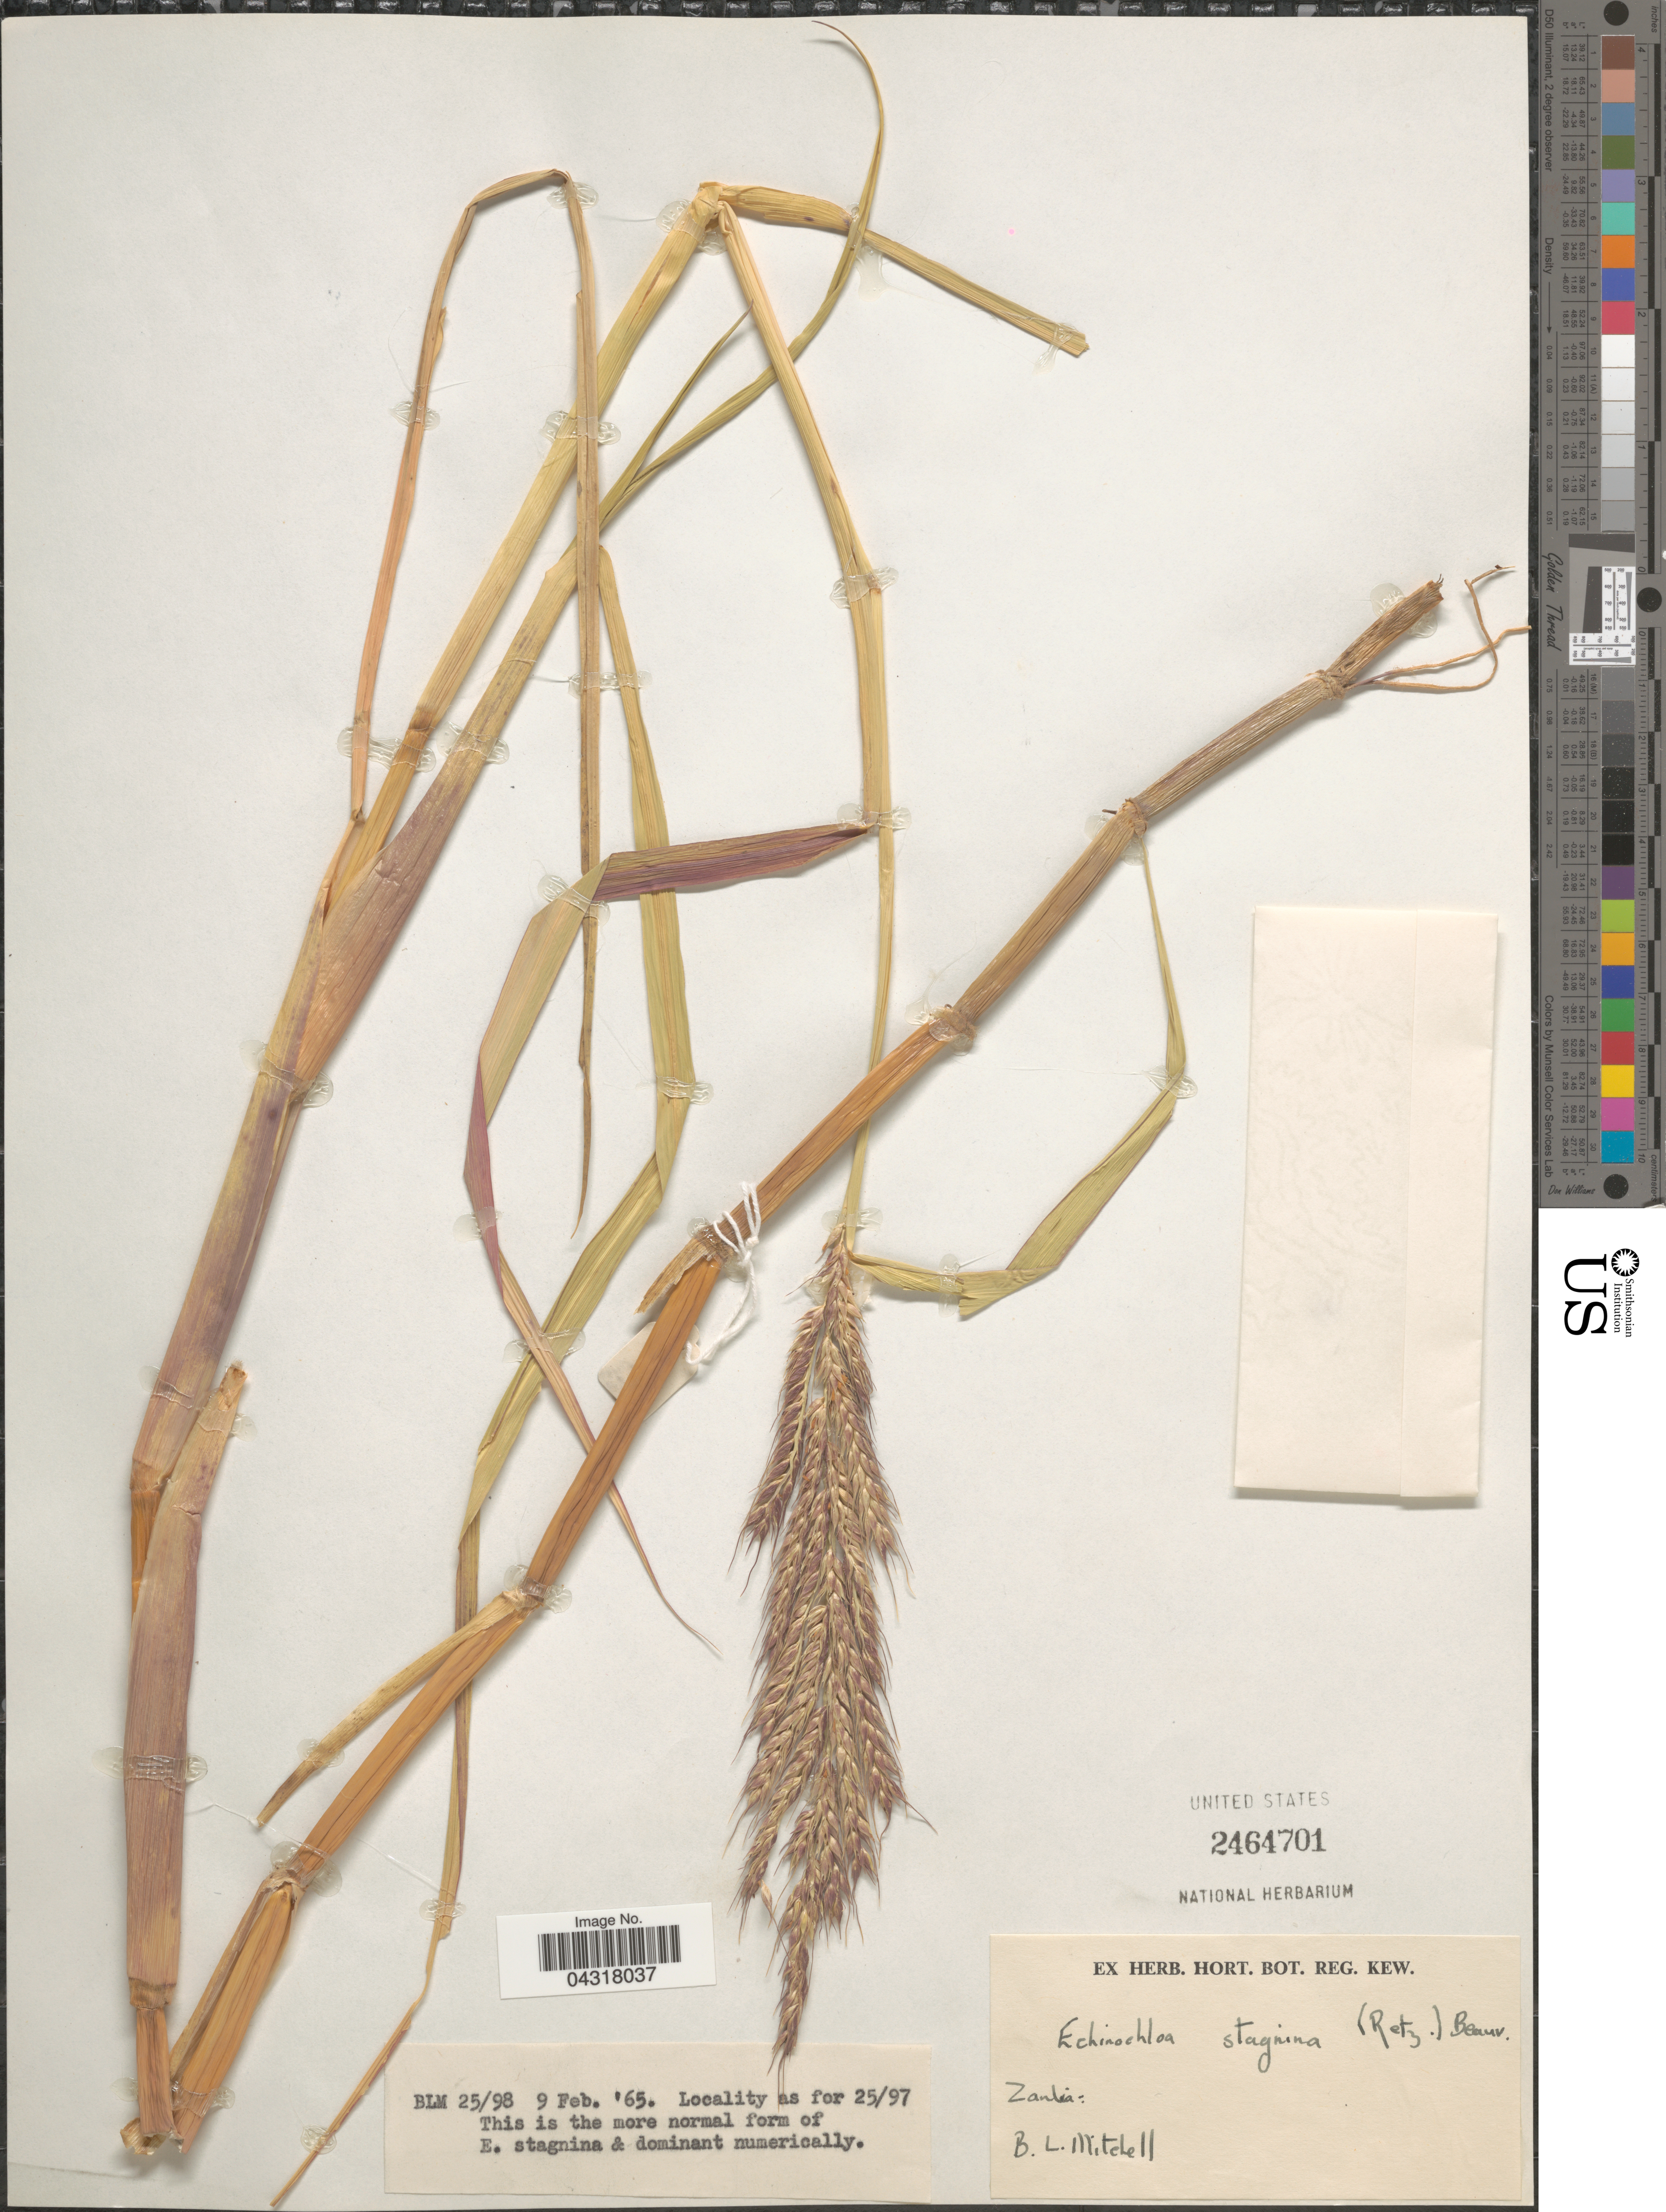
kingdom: Plantae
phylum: Tracheophyta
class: Liliopsida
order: Poales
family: Poaceae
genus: Echinochloa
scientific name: Echinochloa stagnina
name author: (Retz.) P. Beauv.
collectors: B. Mitchell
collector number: BLM25/98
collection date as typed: Transcribed d/m/y: 9/2/65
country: Zambia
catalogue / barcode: US 2464701